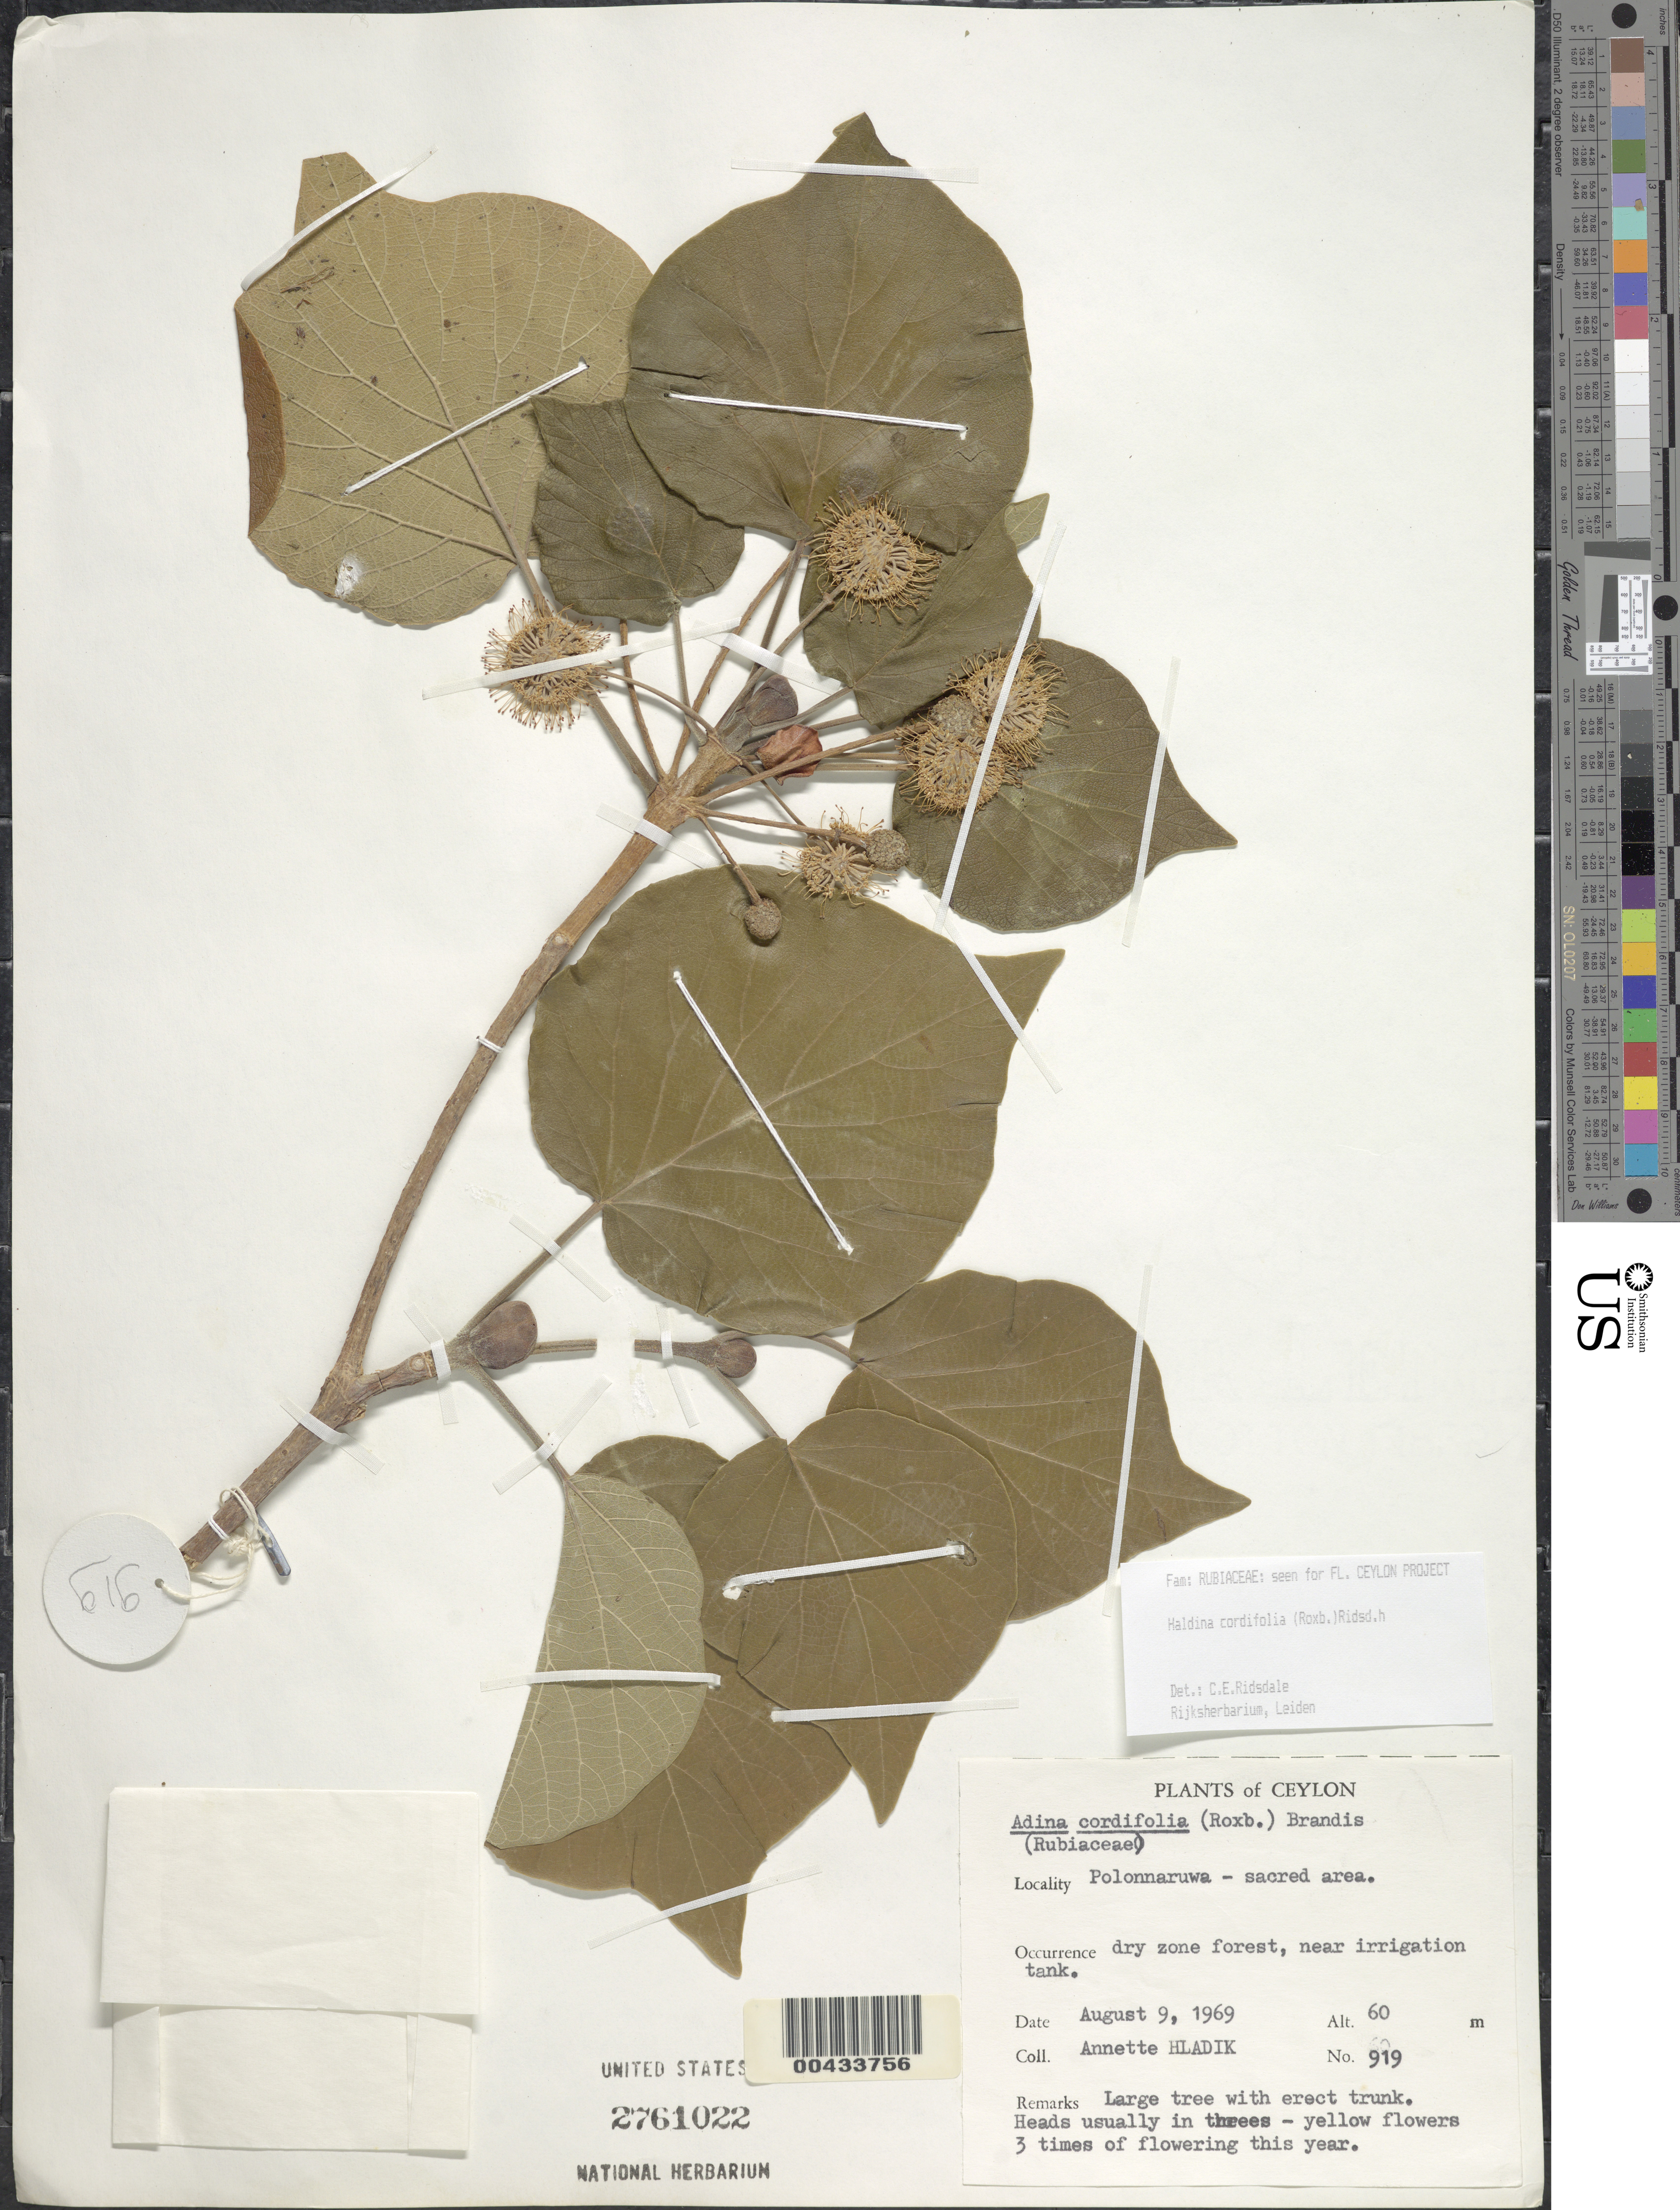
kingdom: Plantae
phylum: Tracheophyta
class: Magnoliopsida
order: Gentianales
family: Rubiaceae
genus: Haldina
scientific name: Haldina cordifolia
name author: (Roxb.) Ridsdale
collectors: A. Hladik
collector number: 919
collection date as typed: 09 Aug 1969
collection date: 1969-08-09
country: Sri Lanka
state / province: North Central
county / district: Polonnaruwa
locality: Polonnaruwa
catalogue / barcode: US 2761022